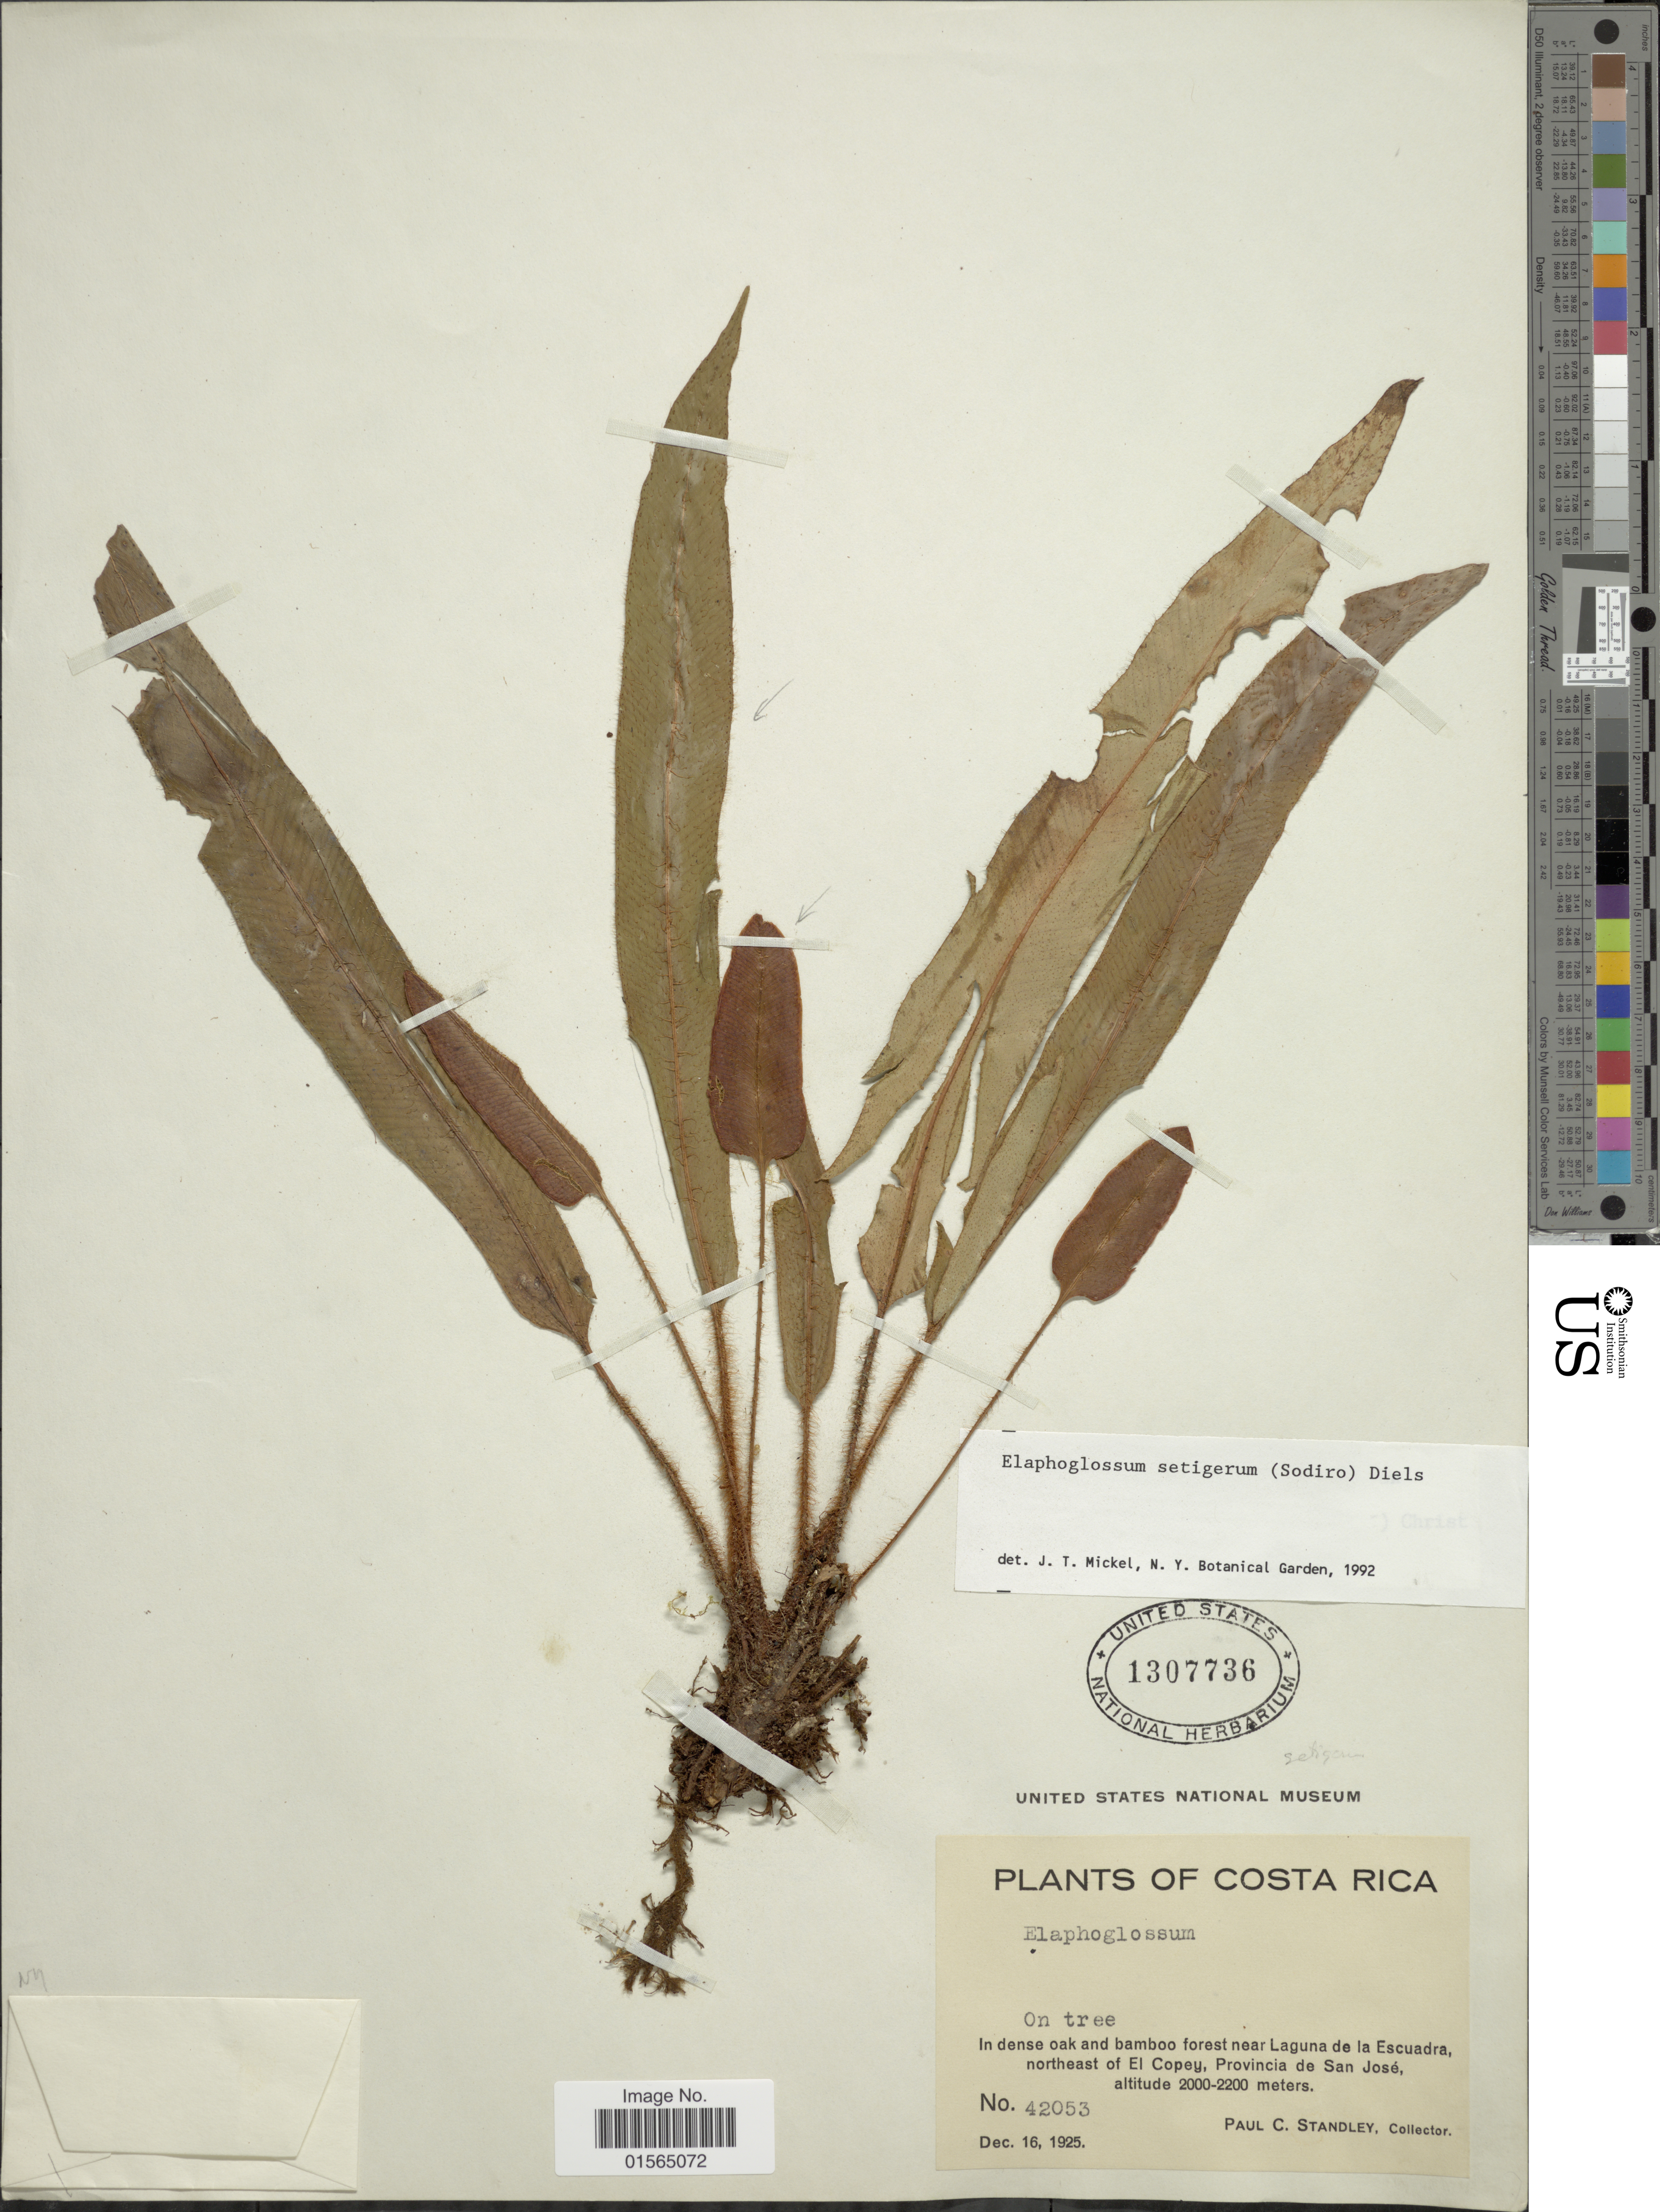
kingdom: Plantae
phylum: Tracheophyta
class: Polypodiopsida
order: Polypodiales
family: Dryopteridaceae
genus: Elaphoglossum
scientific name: Elaphoglossum setigerum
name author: (Sodiro) Diels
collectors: P. C. Standley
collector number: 42053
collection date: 1925-12-16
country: Costa Rica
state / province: San José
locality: In dense oak and bamboo forest near Laguna de la Escuadra, northeast of El Copey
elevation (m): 2000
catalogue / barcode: US 1307736